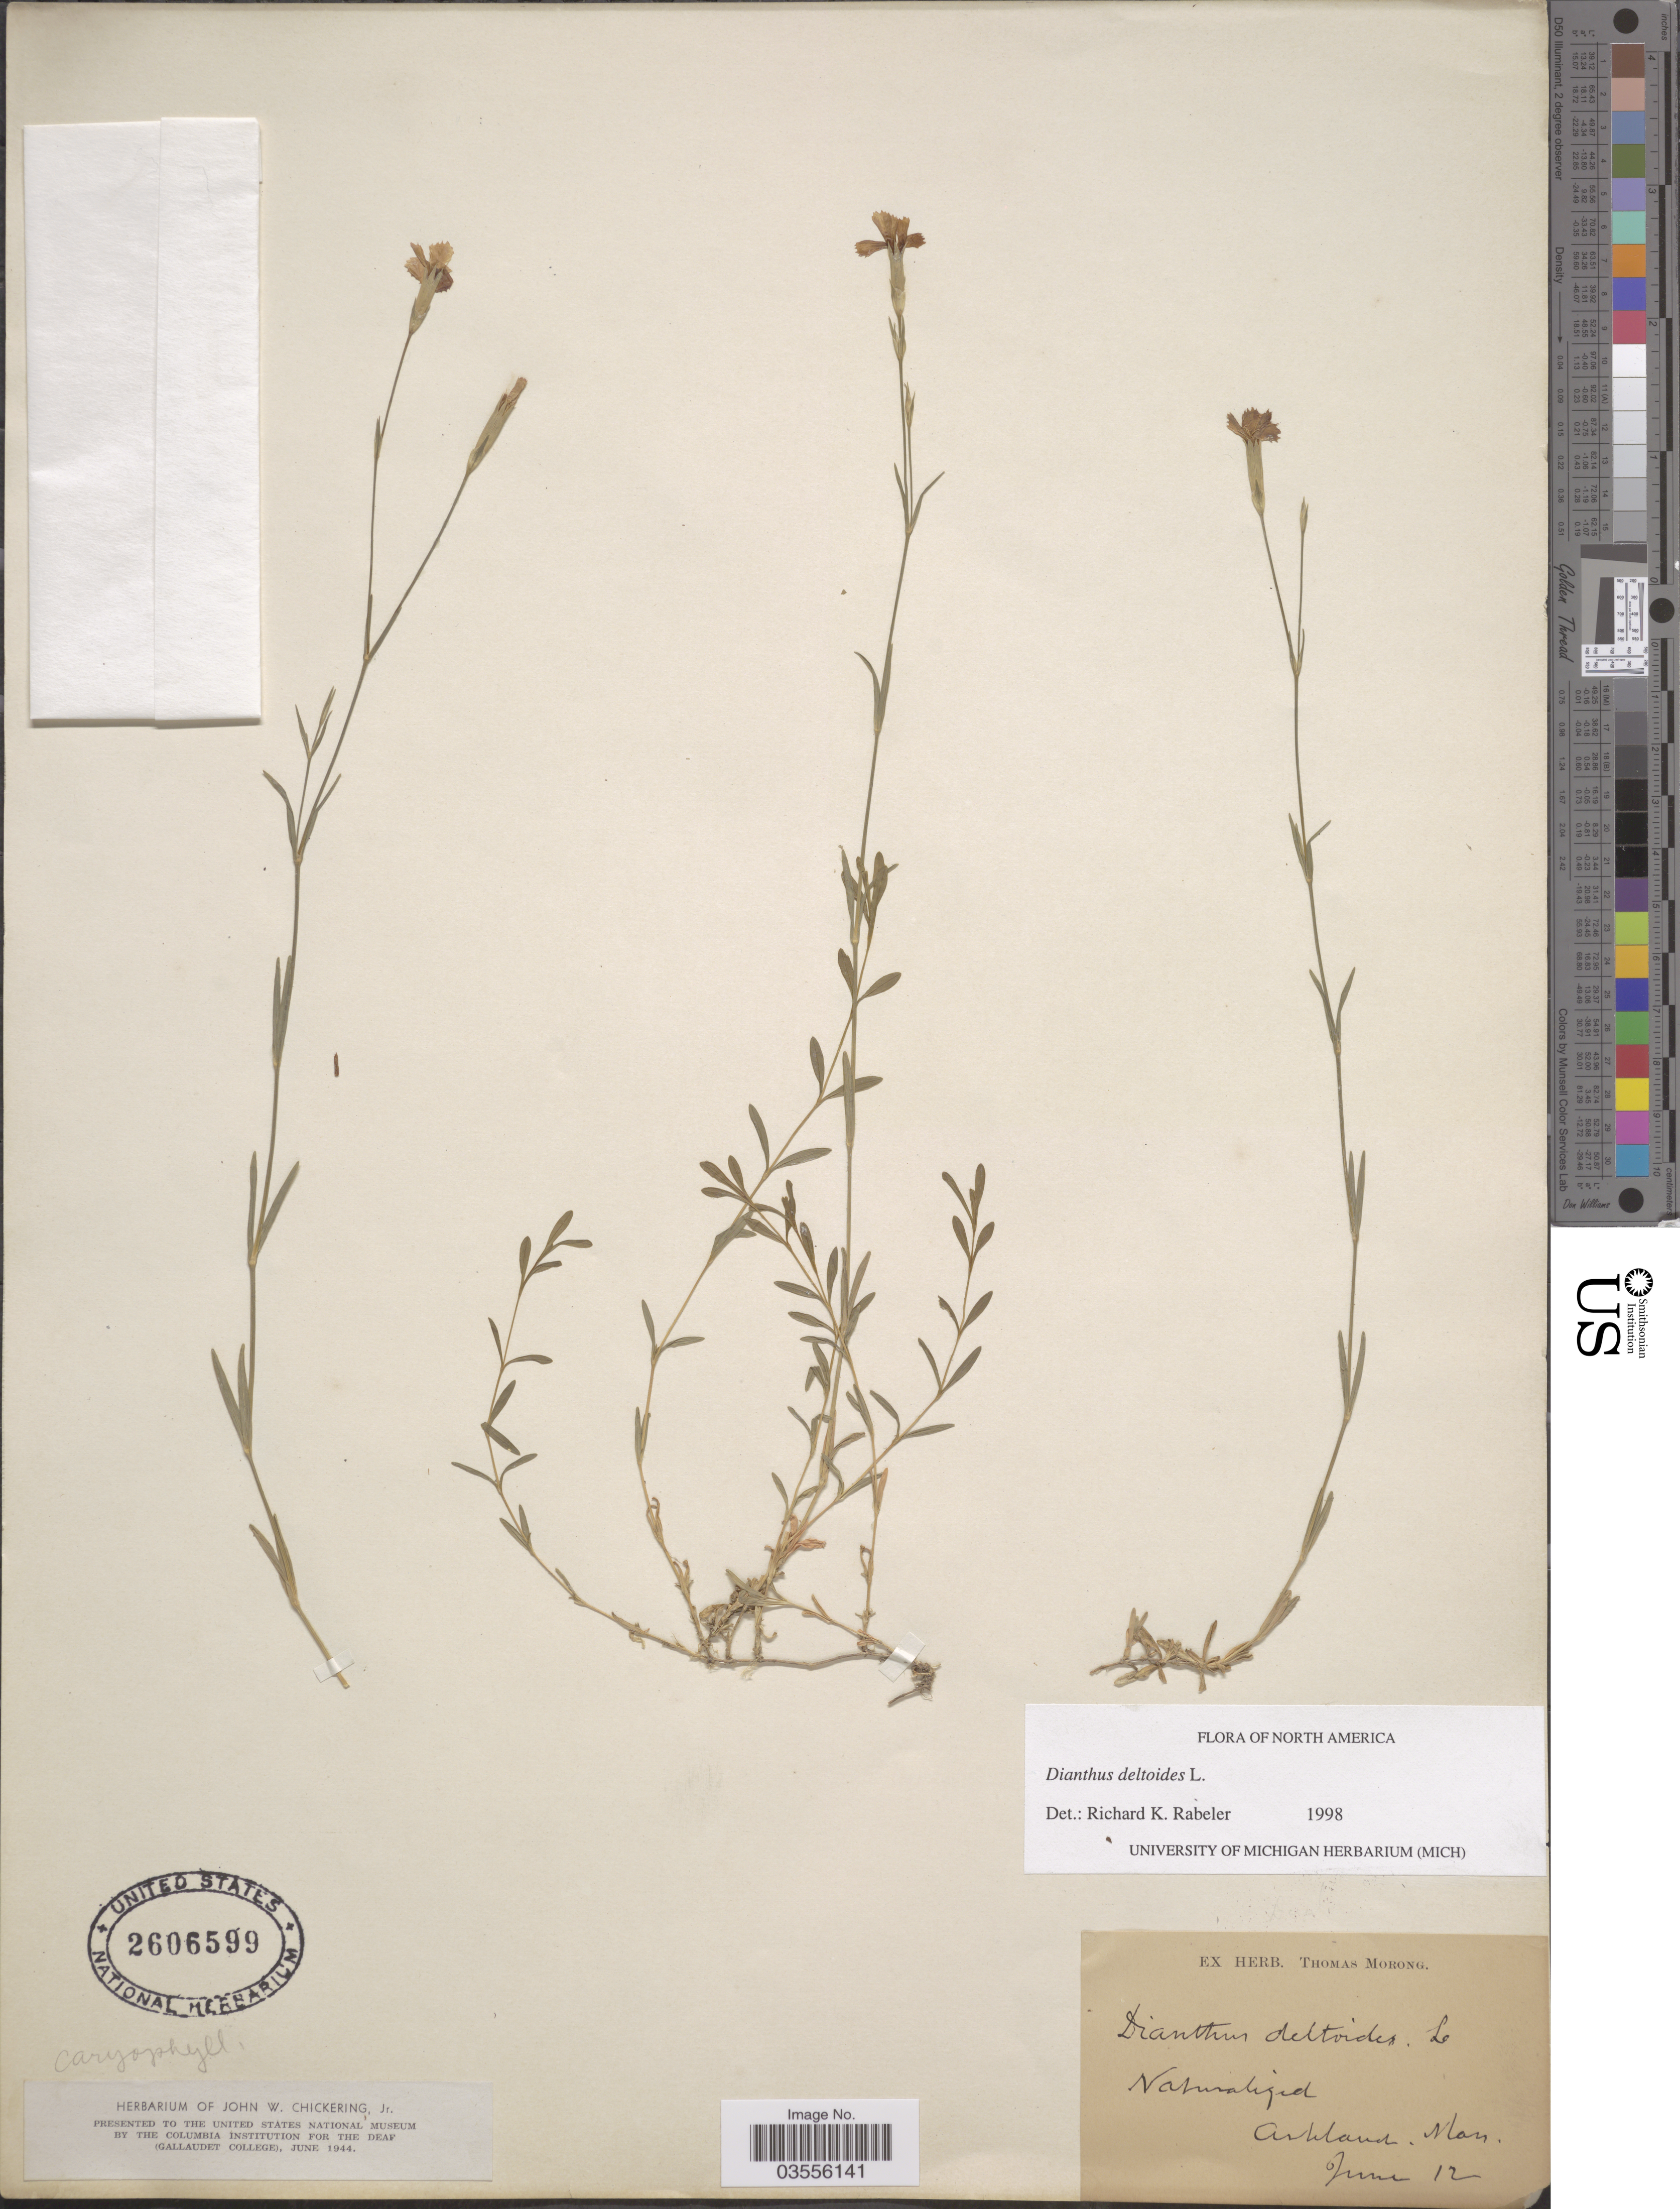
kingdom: Plantae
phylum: Tracheophyta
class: Magnoliopsida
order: Caryophyllales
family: Caryophyllaceae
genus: Dianthus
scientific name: Dianthus deltoides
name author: L.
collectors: ex Herb. T. Morong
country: United States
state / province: Massachusetts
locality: Ashland.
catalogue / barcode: US 2606599